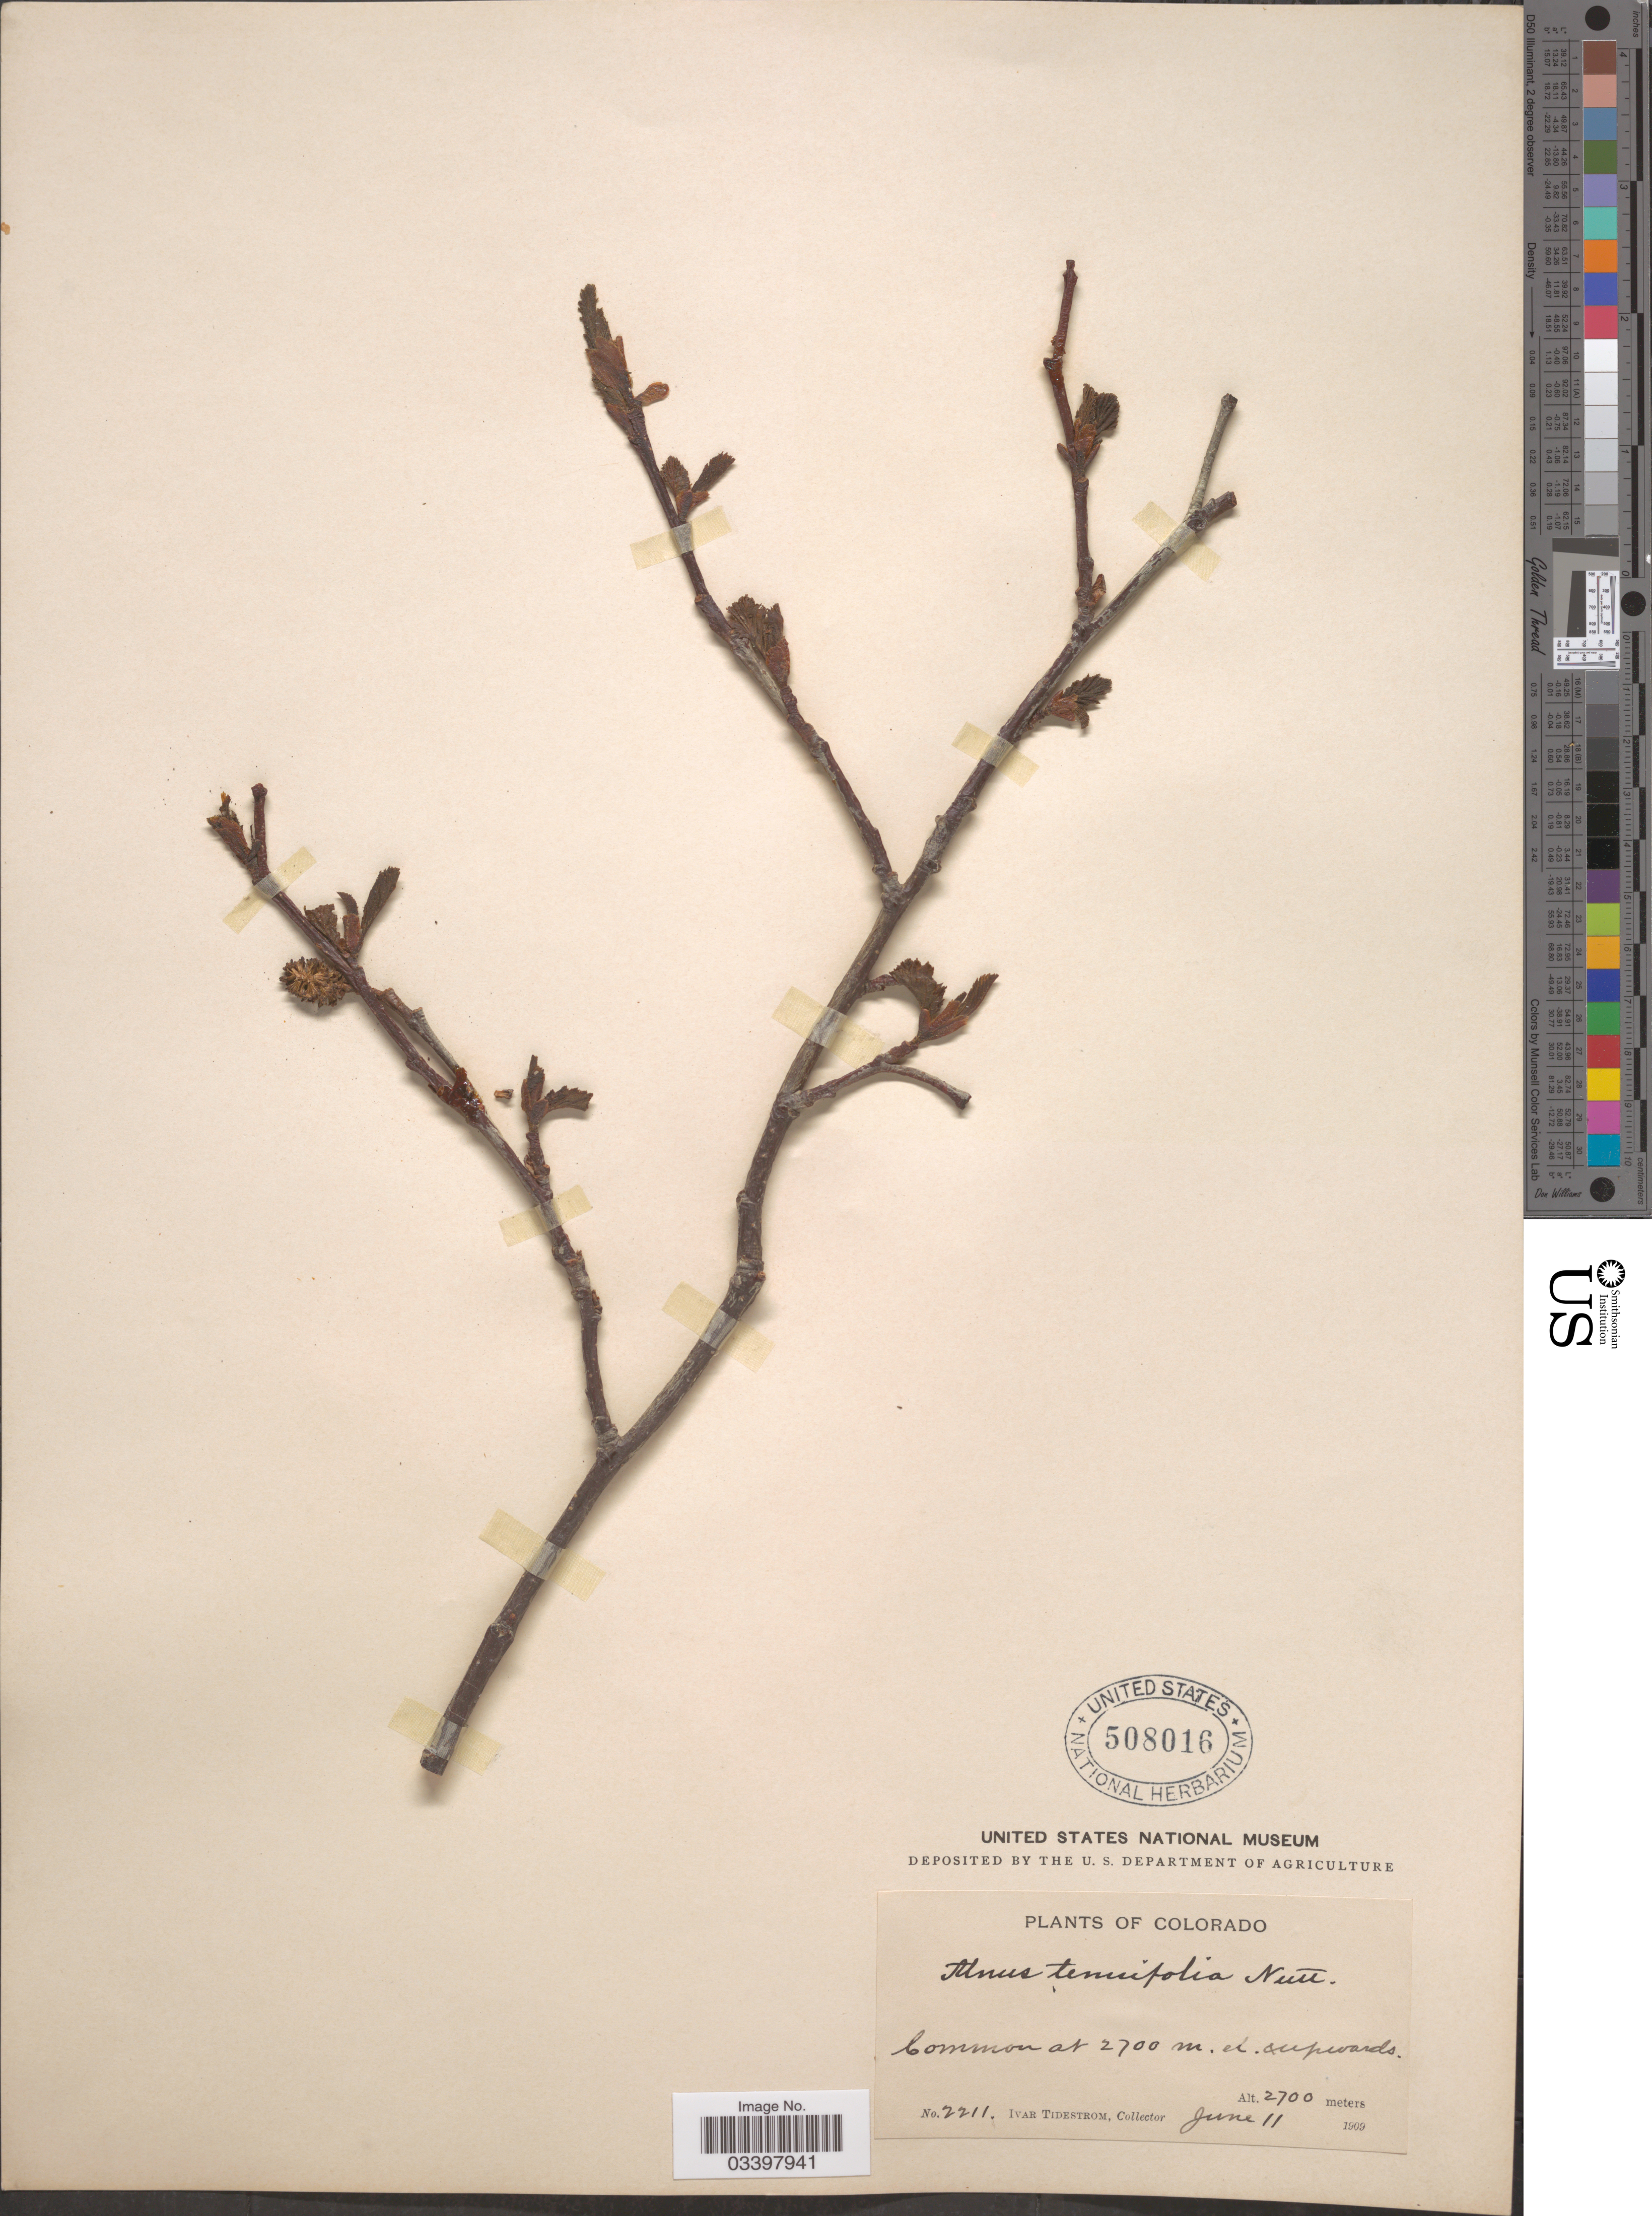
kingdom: Plantae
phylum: Tracheophyta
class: Magnoliopsida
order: Fagales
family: Betulaceae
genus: Alnus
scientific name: Alnus tenuifolia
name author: Nutt.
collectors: I. F. Tidestrom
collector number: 2211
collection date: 1909-06-11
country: United States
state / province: Colorado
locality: Common at 2700 m. el. & upwards.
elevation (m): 2700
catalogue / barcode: US 508016